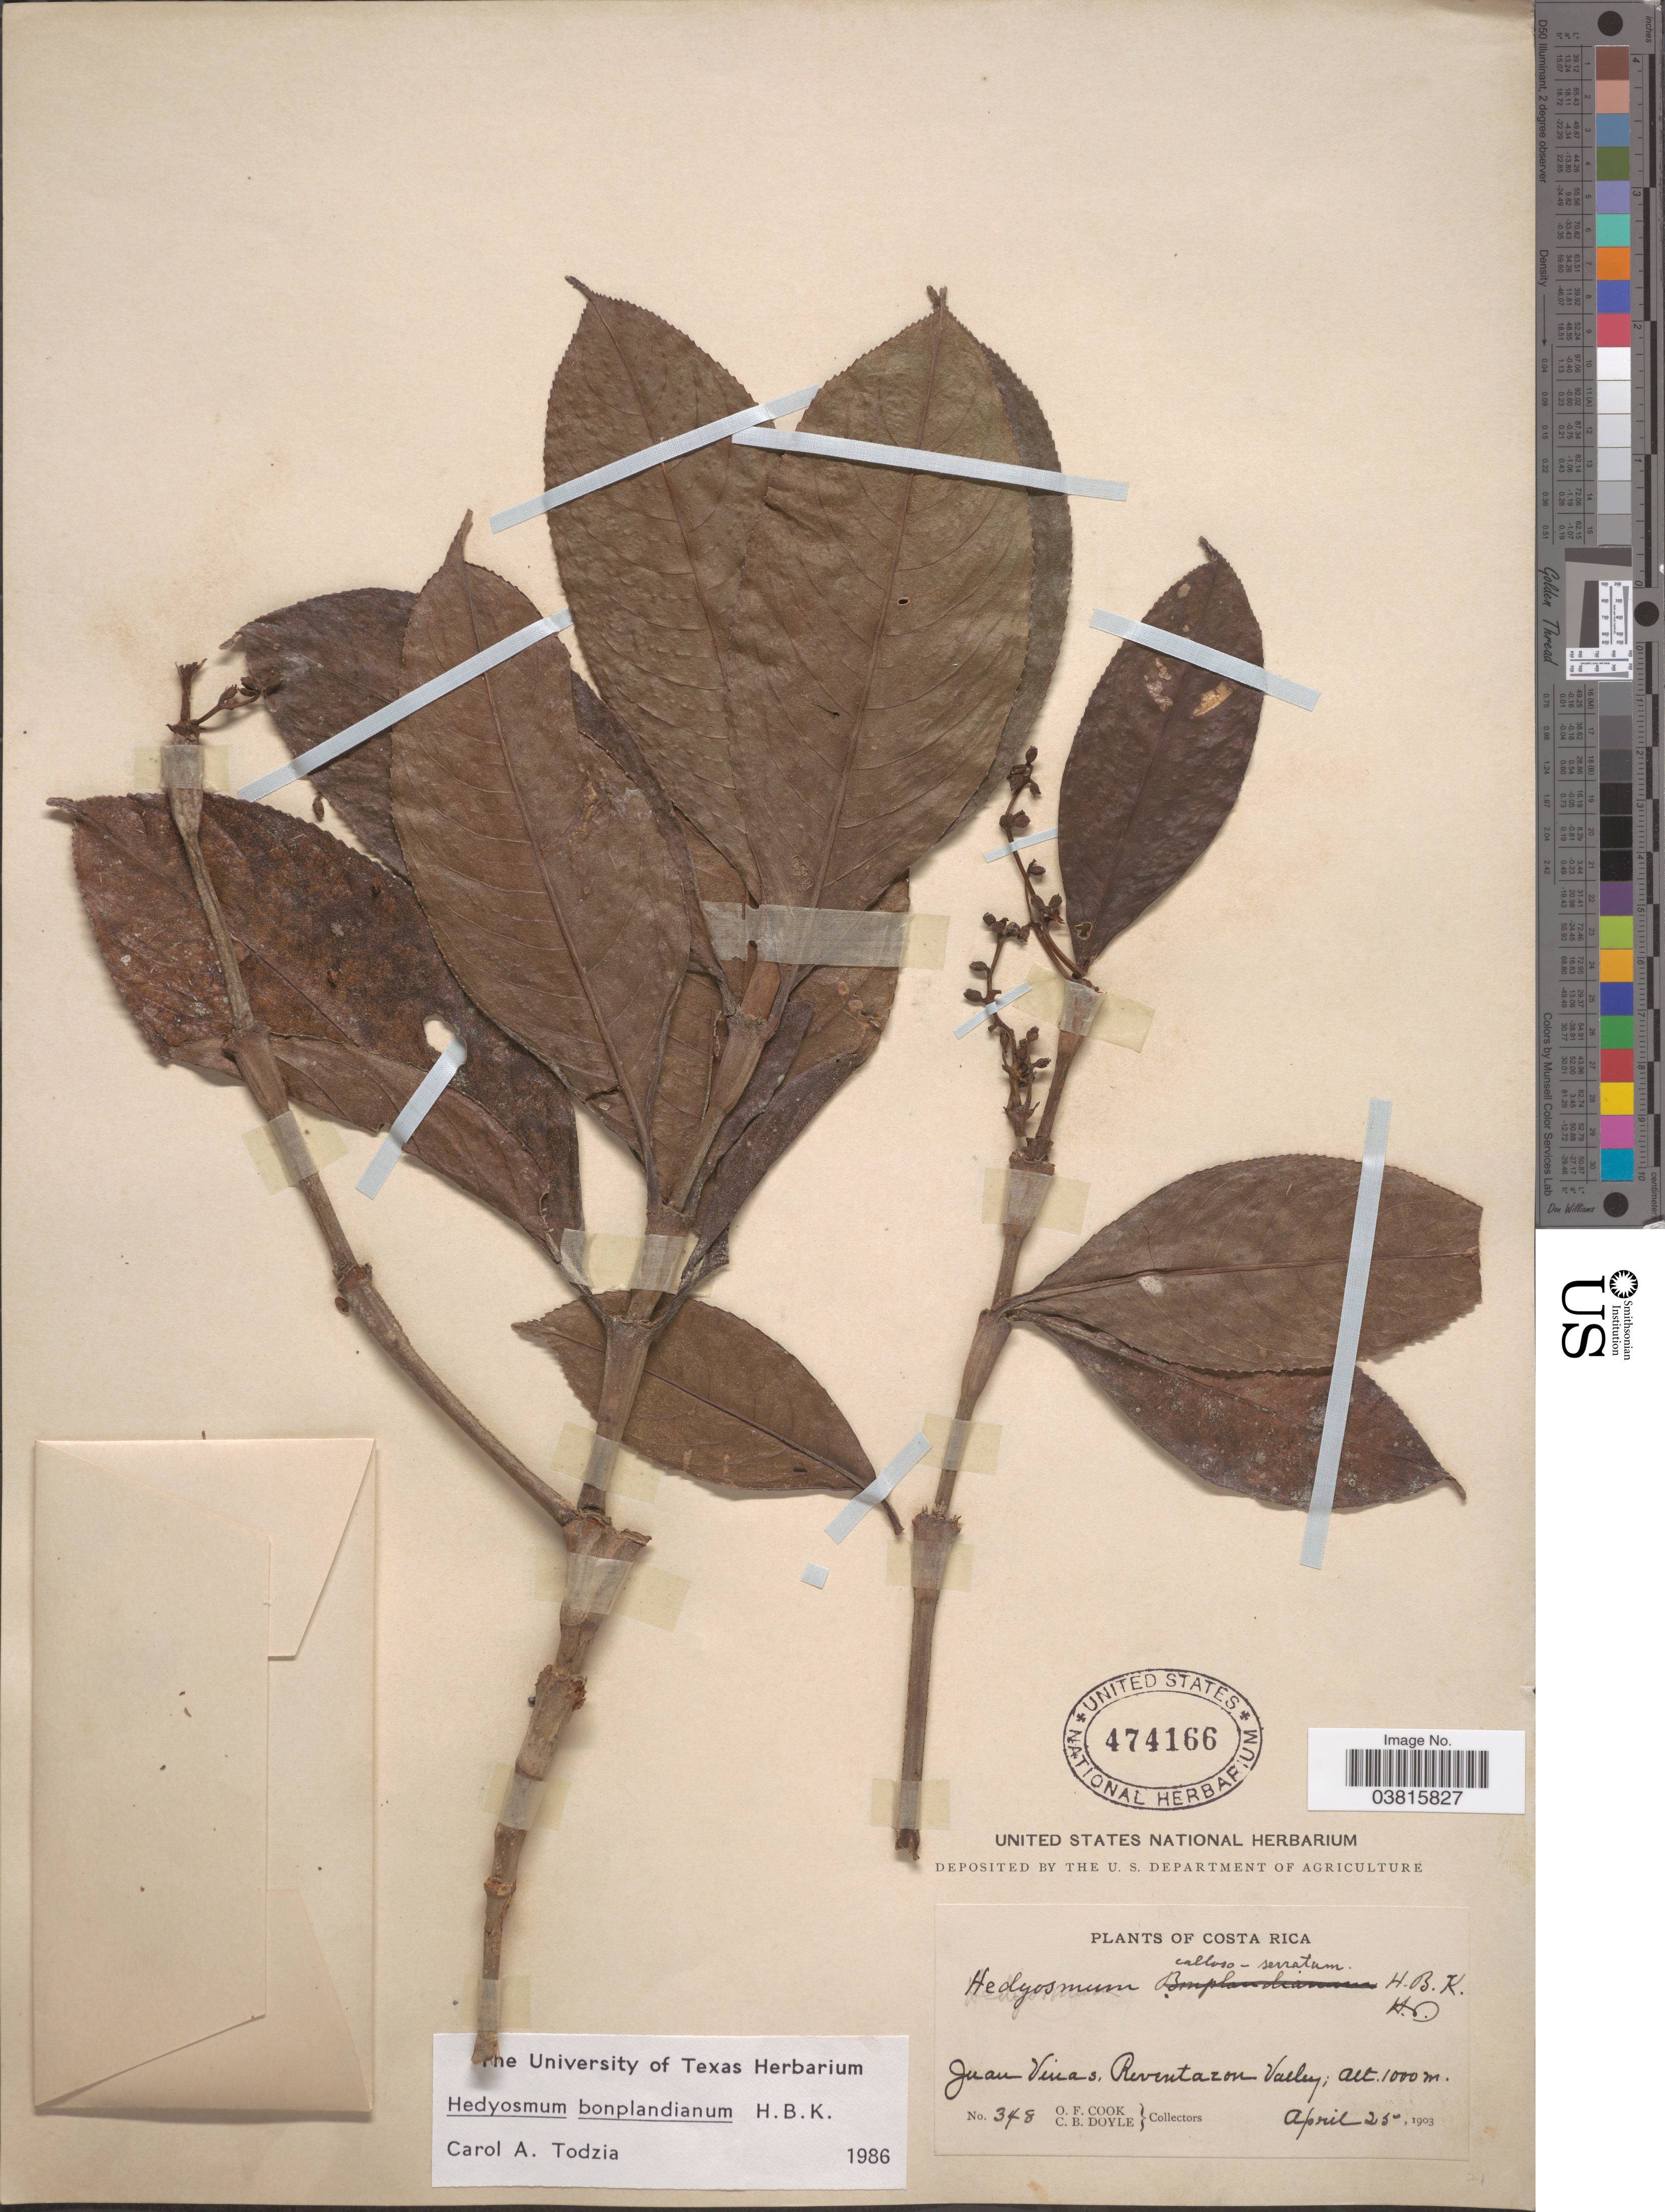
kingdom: Plantae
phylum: Tracheophyta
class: Magnoliopsida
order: Chloranthales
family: Chloranthaceae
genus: Hedyosmum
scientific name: Hedyosmum callososerratum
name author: Oerst.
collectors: O. F. Cook & C. Doyle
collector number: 348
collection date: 1903-04-25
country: Costa Rica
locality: Juan Vinas, Reventazon Valley.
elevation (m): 1000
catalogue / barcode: US 474166